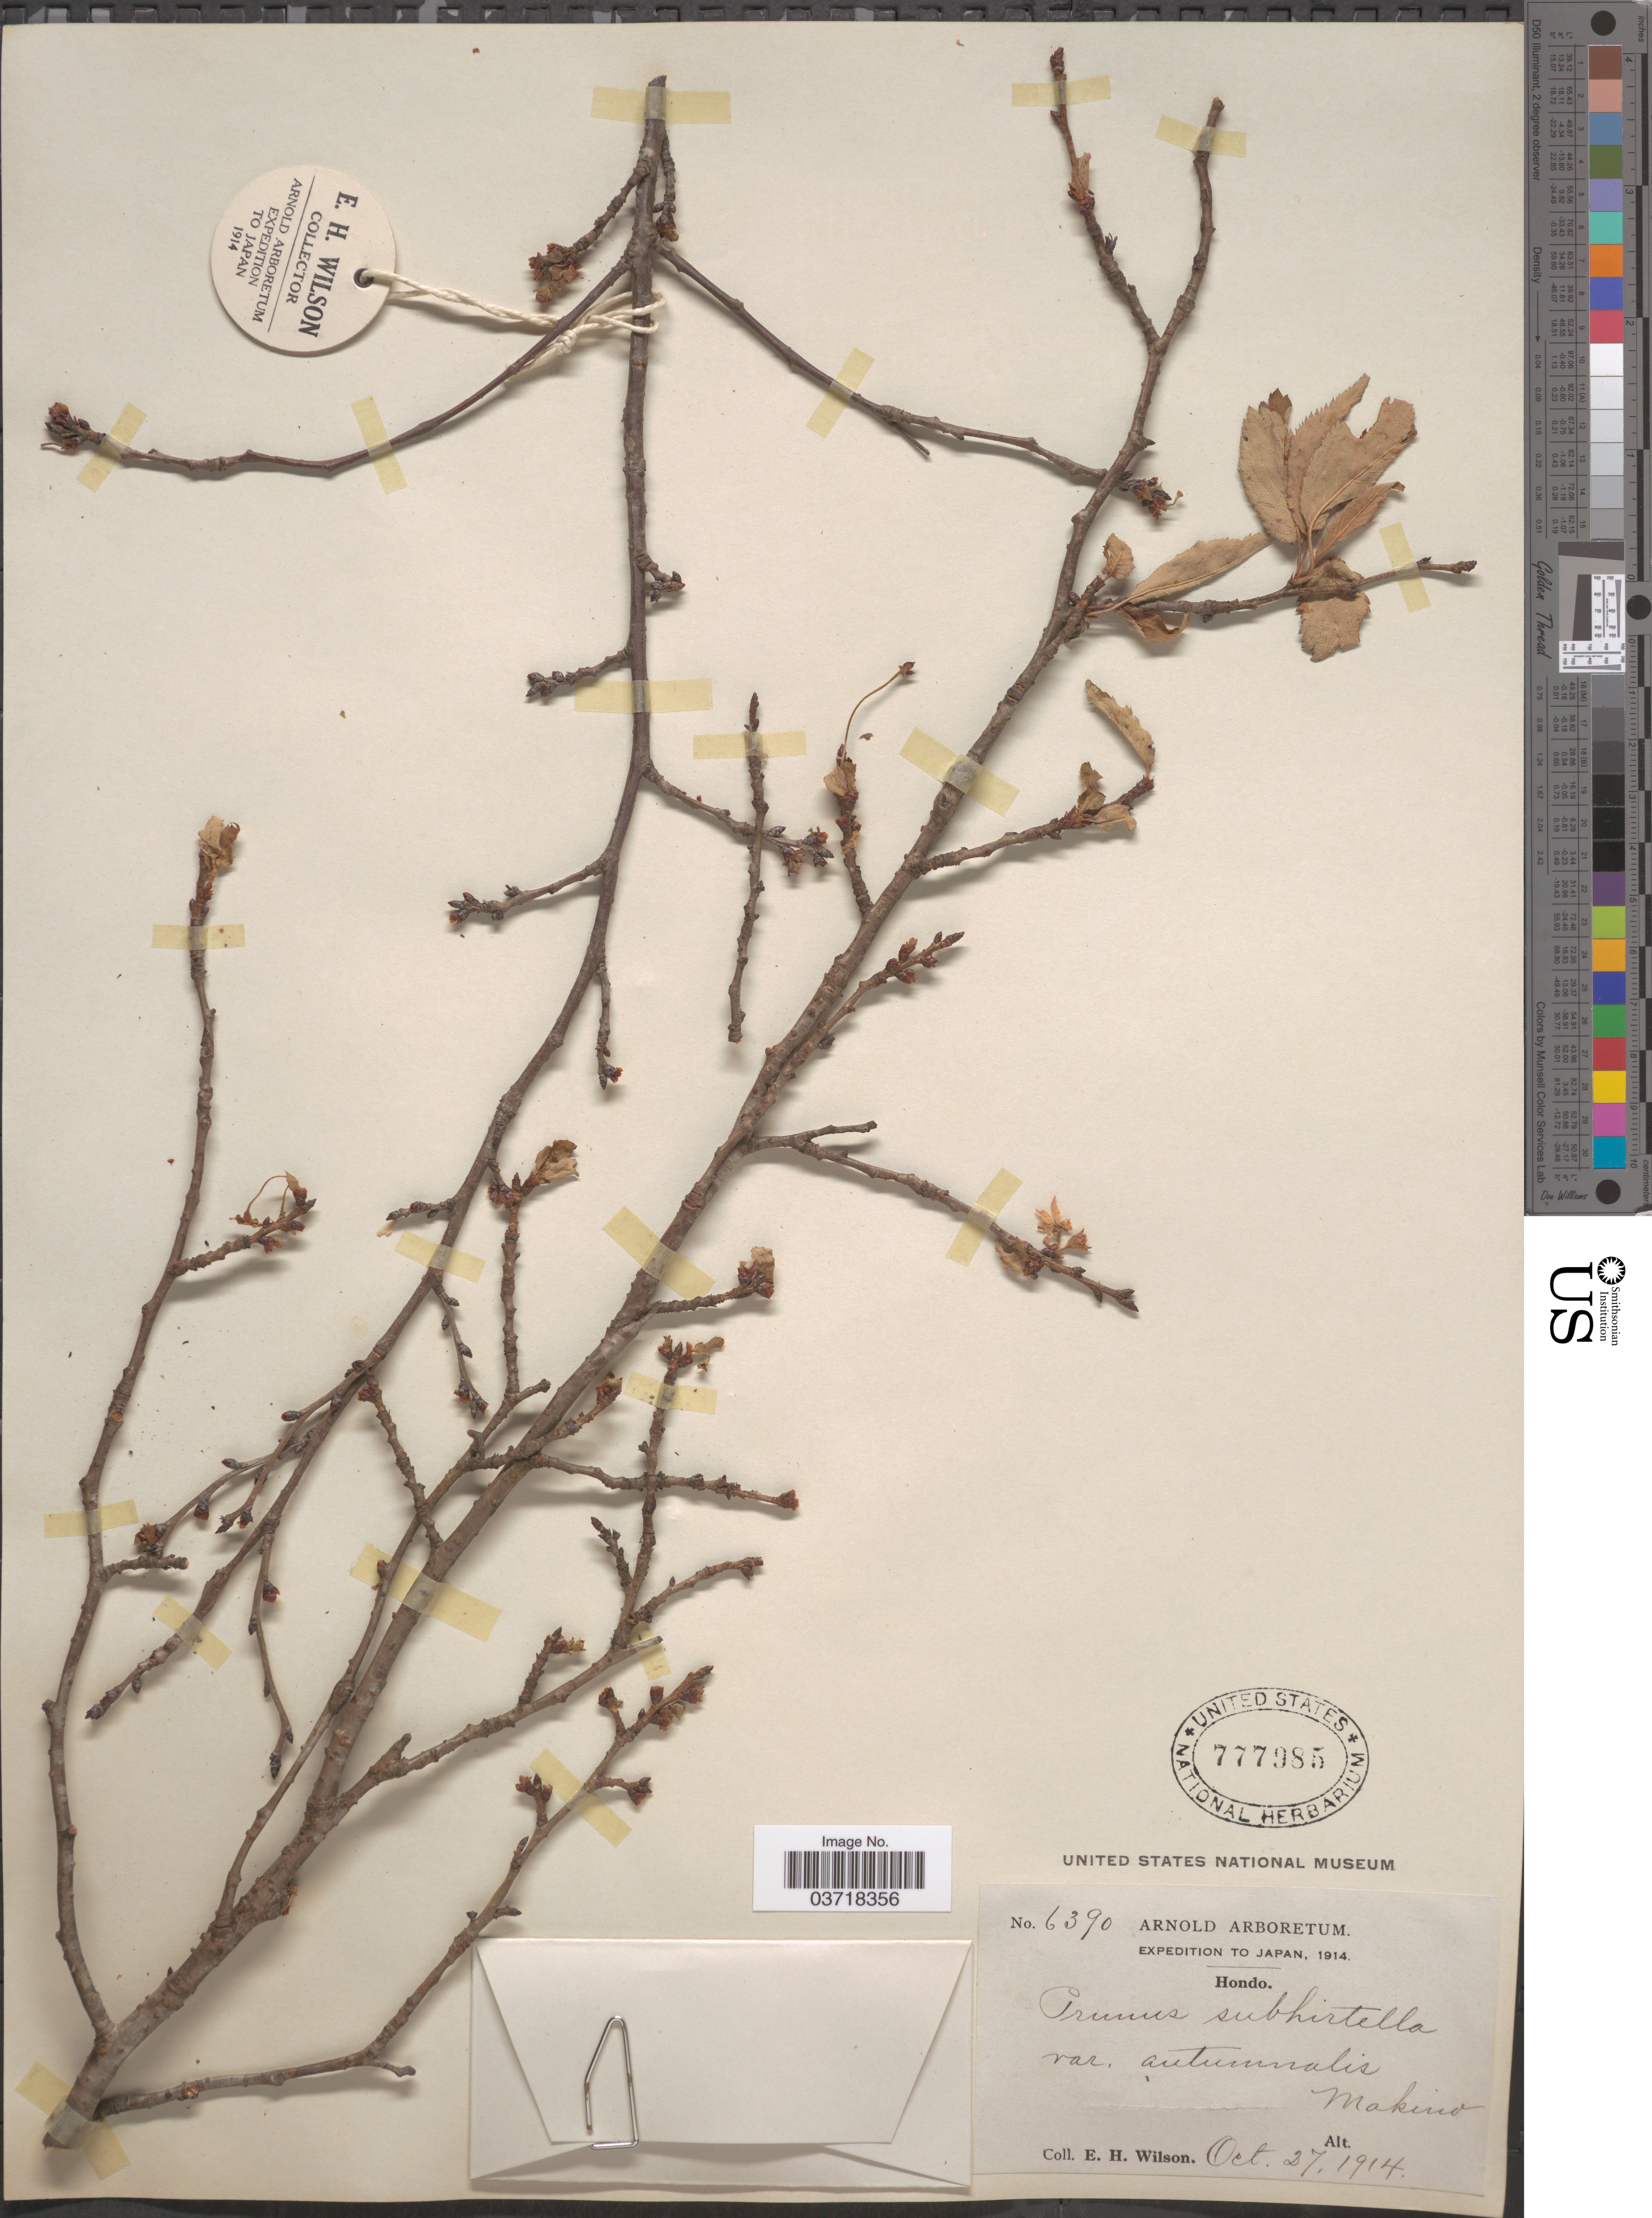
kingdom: Plantae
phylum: Tracheophyta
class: Magnoliopsida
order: Rosales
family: Rosaceae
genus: Prunus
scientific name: Prunus subhirtella var. autumnalis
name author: Makino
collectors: E. Wilson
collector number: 6390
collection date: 1914-10-27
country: Japan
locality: Hondo.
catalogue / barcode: US 777985